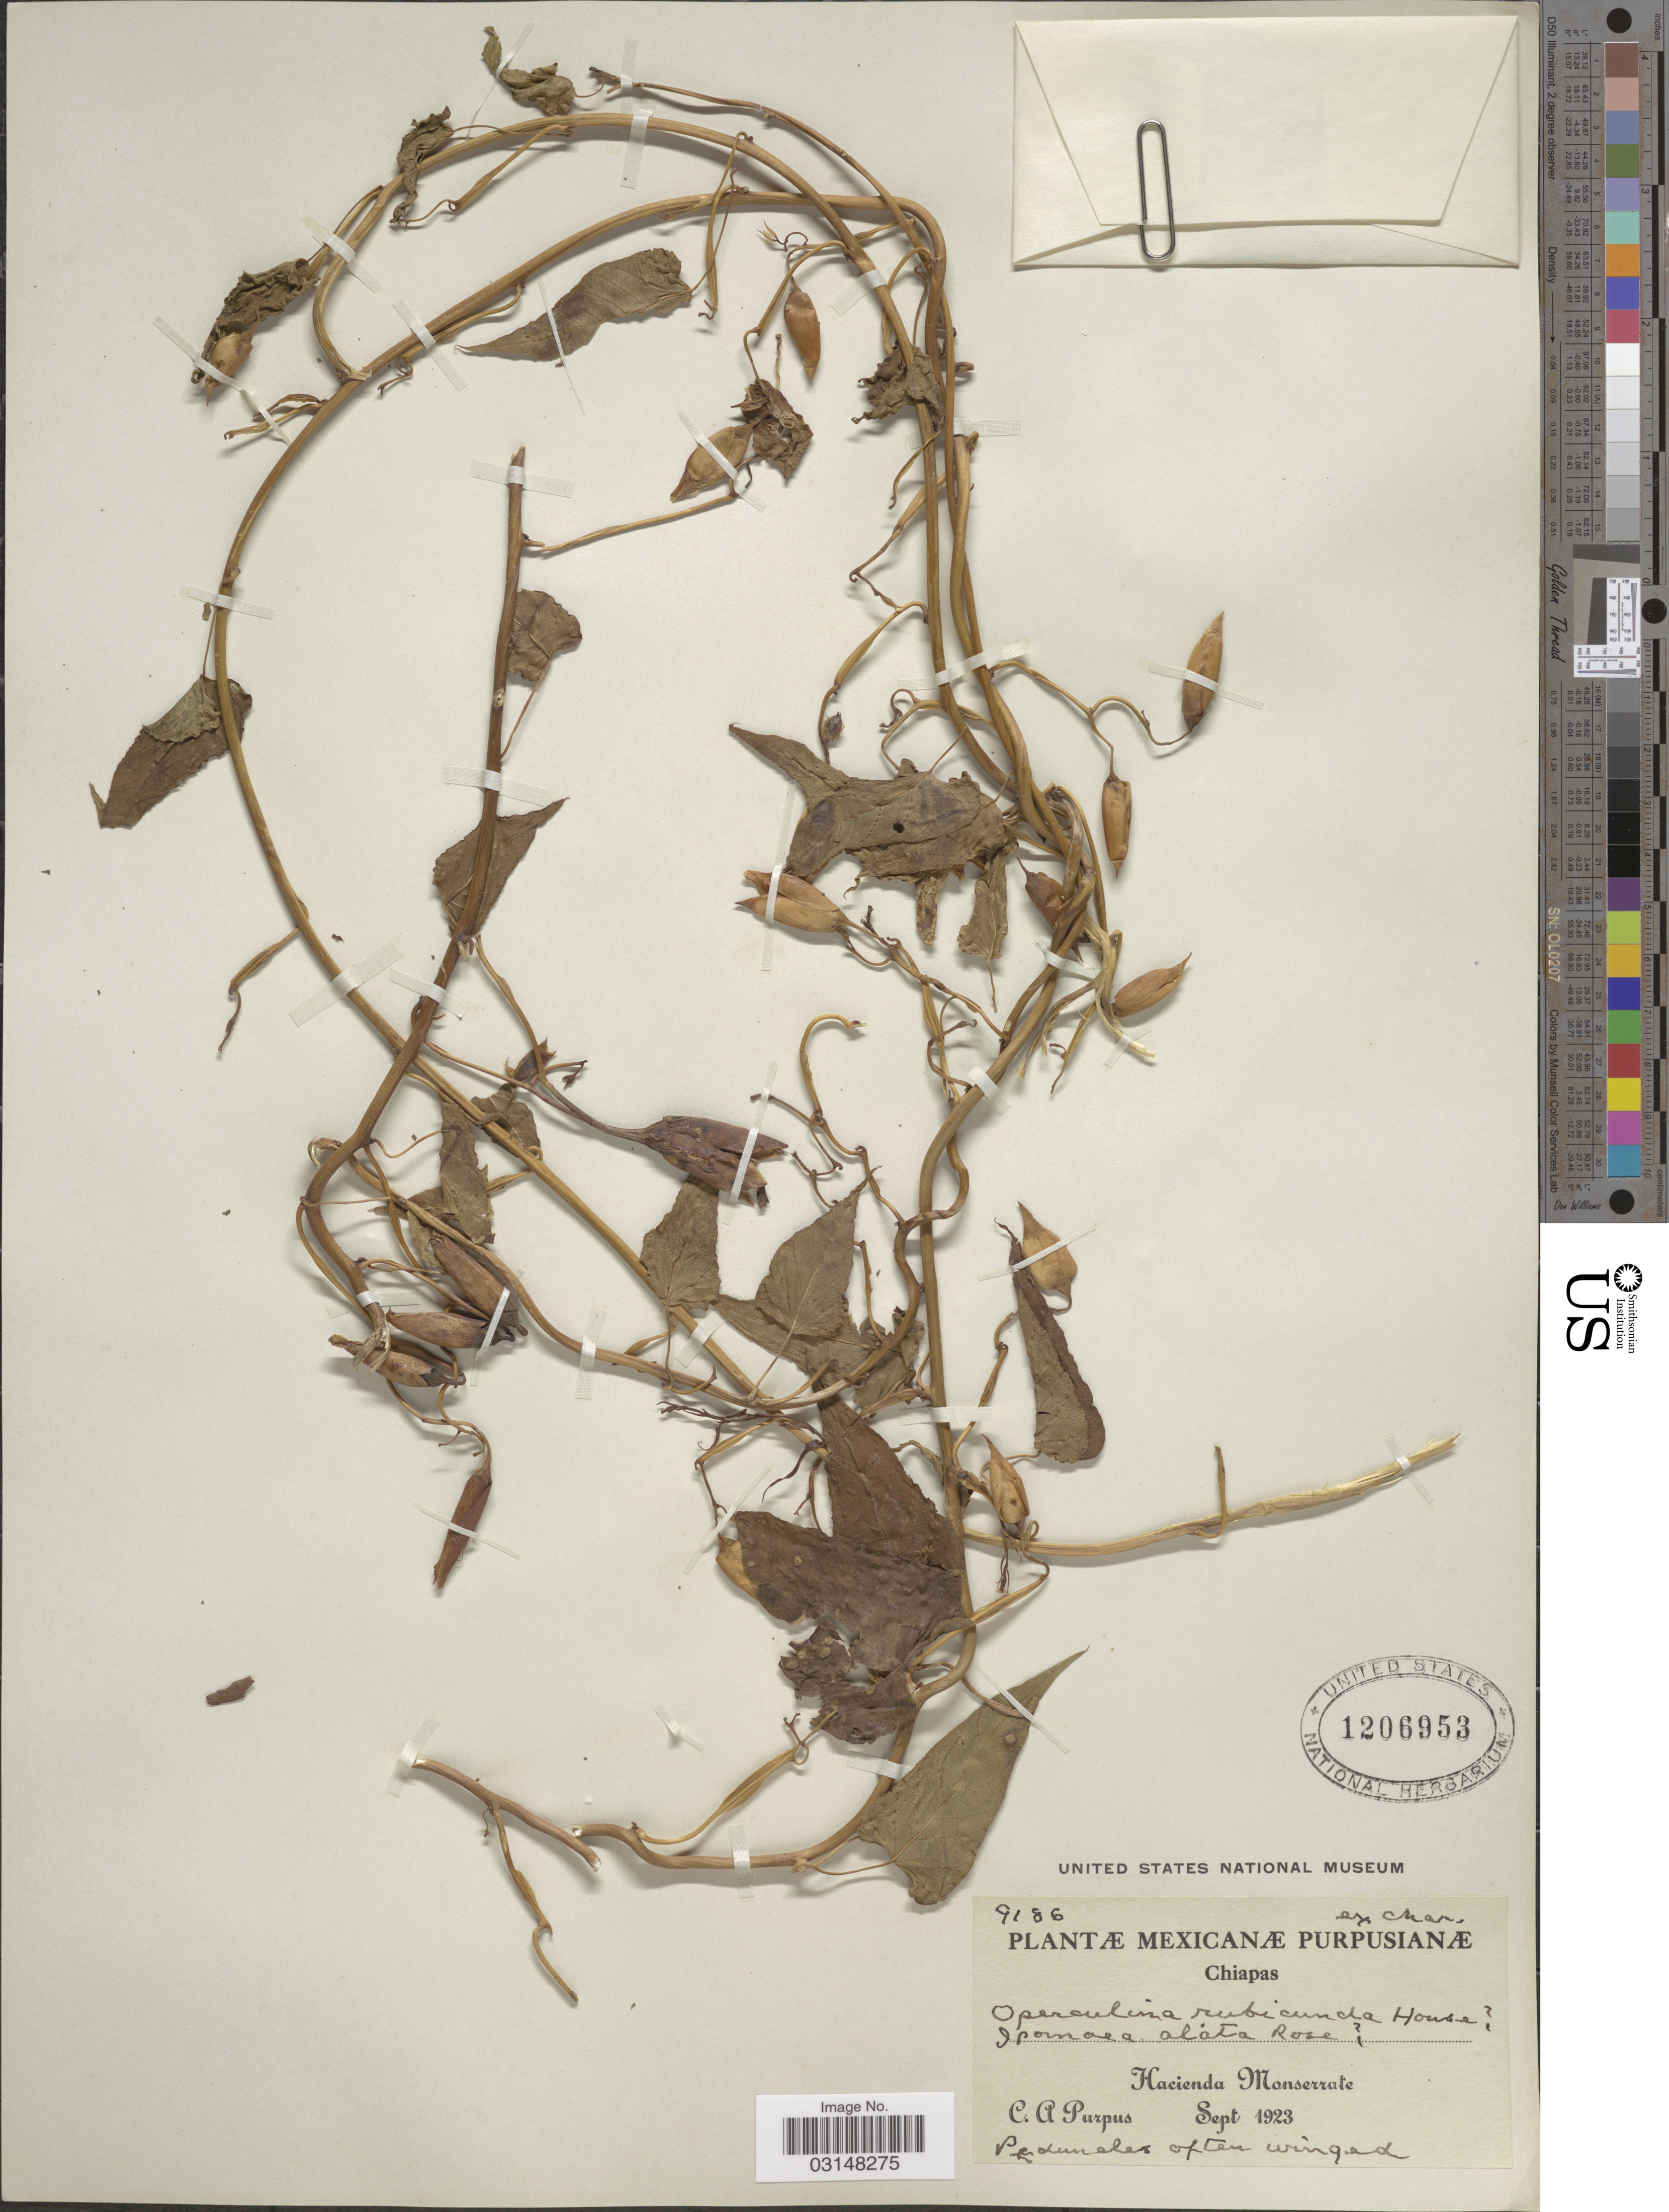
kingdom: Plantae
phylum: Tracheophyta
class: Magnoliopsida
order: Solanales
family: Convolvulaceae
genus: Operculina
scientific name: Operculina pteripes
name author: (G. Don) O'Donell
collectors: C. A. Purpus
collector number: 9186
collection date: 1923-09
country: Mexico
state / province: Chiapas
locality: Hacienda Monserrate.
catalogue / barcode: US 1206953